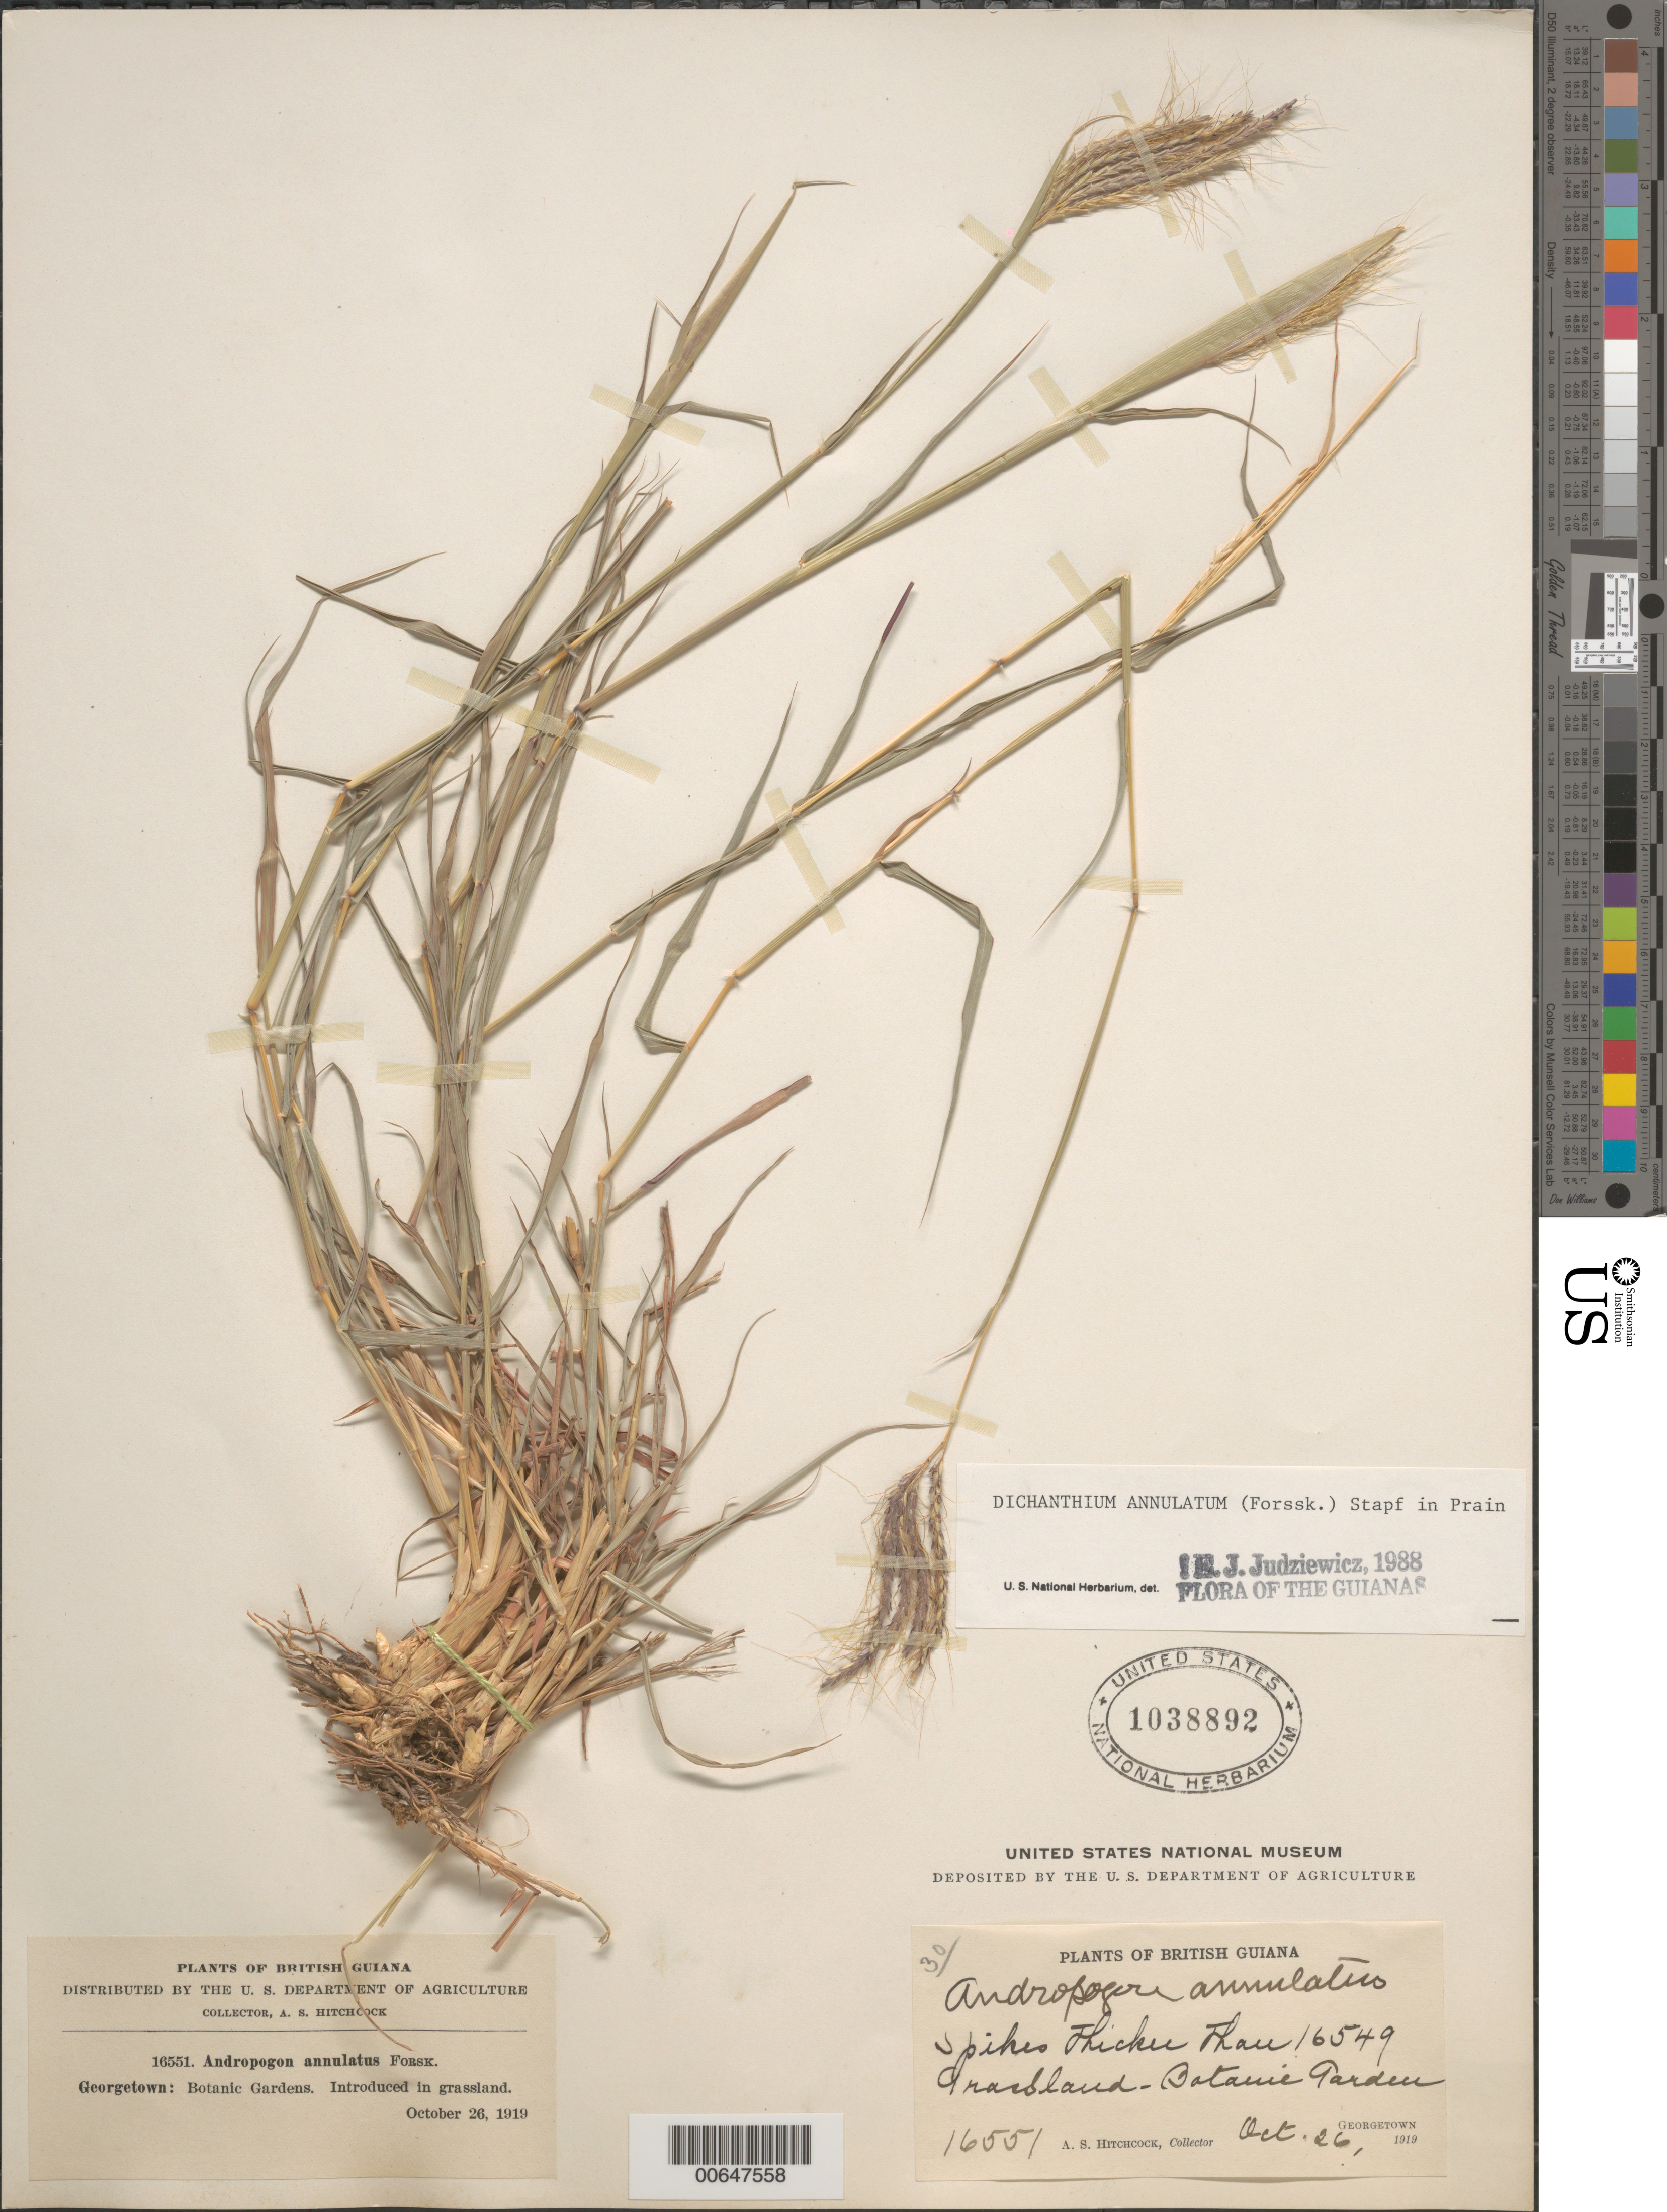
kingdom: Plantae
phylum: Tracheophyta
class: Liliopsida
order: Poales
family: Poaceae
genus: Dichanthium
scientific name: Dichanthium annulatum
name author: (Forssk.) Stapf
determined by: Judziewicz, E. J.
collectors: A. S. Hitchcock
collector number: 16551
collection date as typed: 24-Oct-19 to 26-Oct-19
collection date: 1919-10-24/1919-10-26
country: Guyana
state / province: Demerara-Mahaica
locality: Georgetown, wild land in Botanic Garden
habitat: Grassland, Botanic Garden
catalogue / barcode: US 1038892